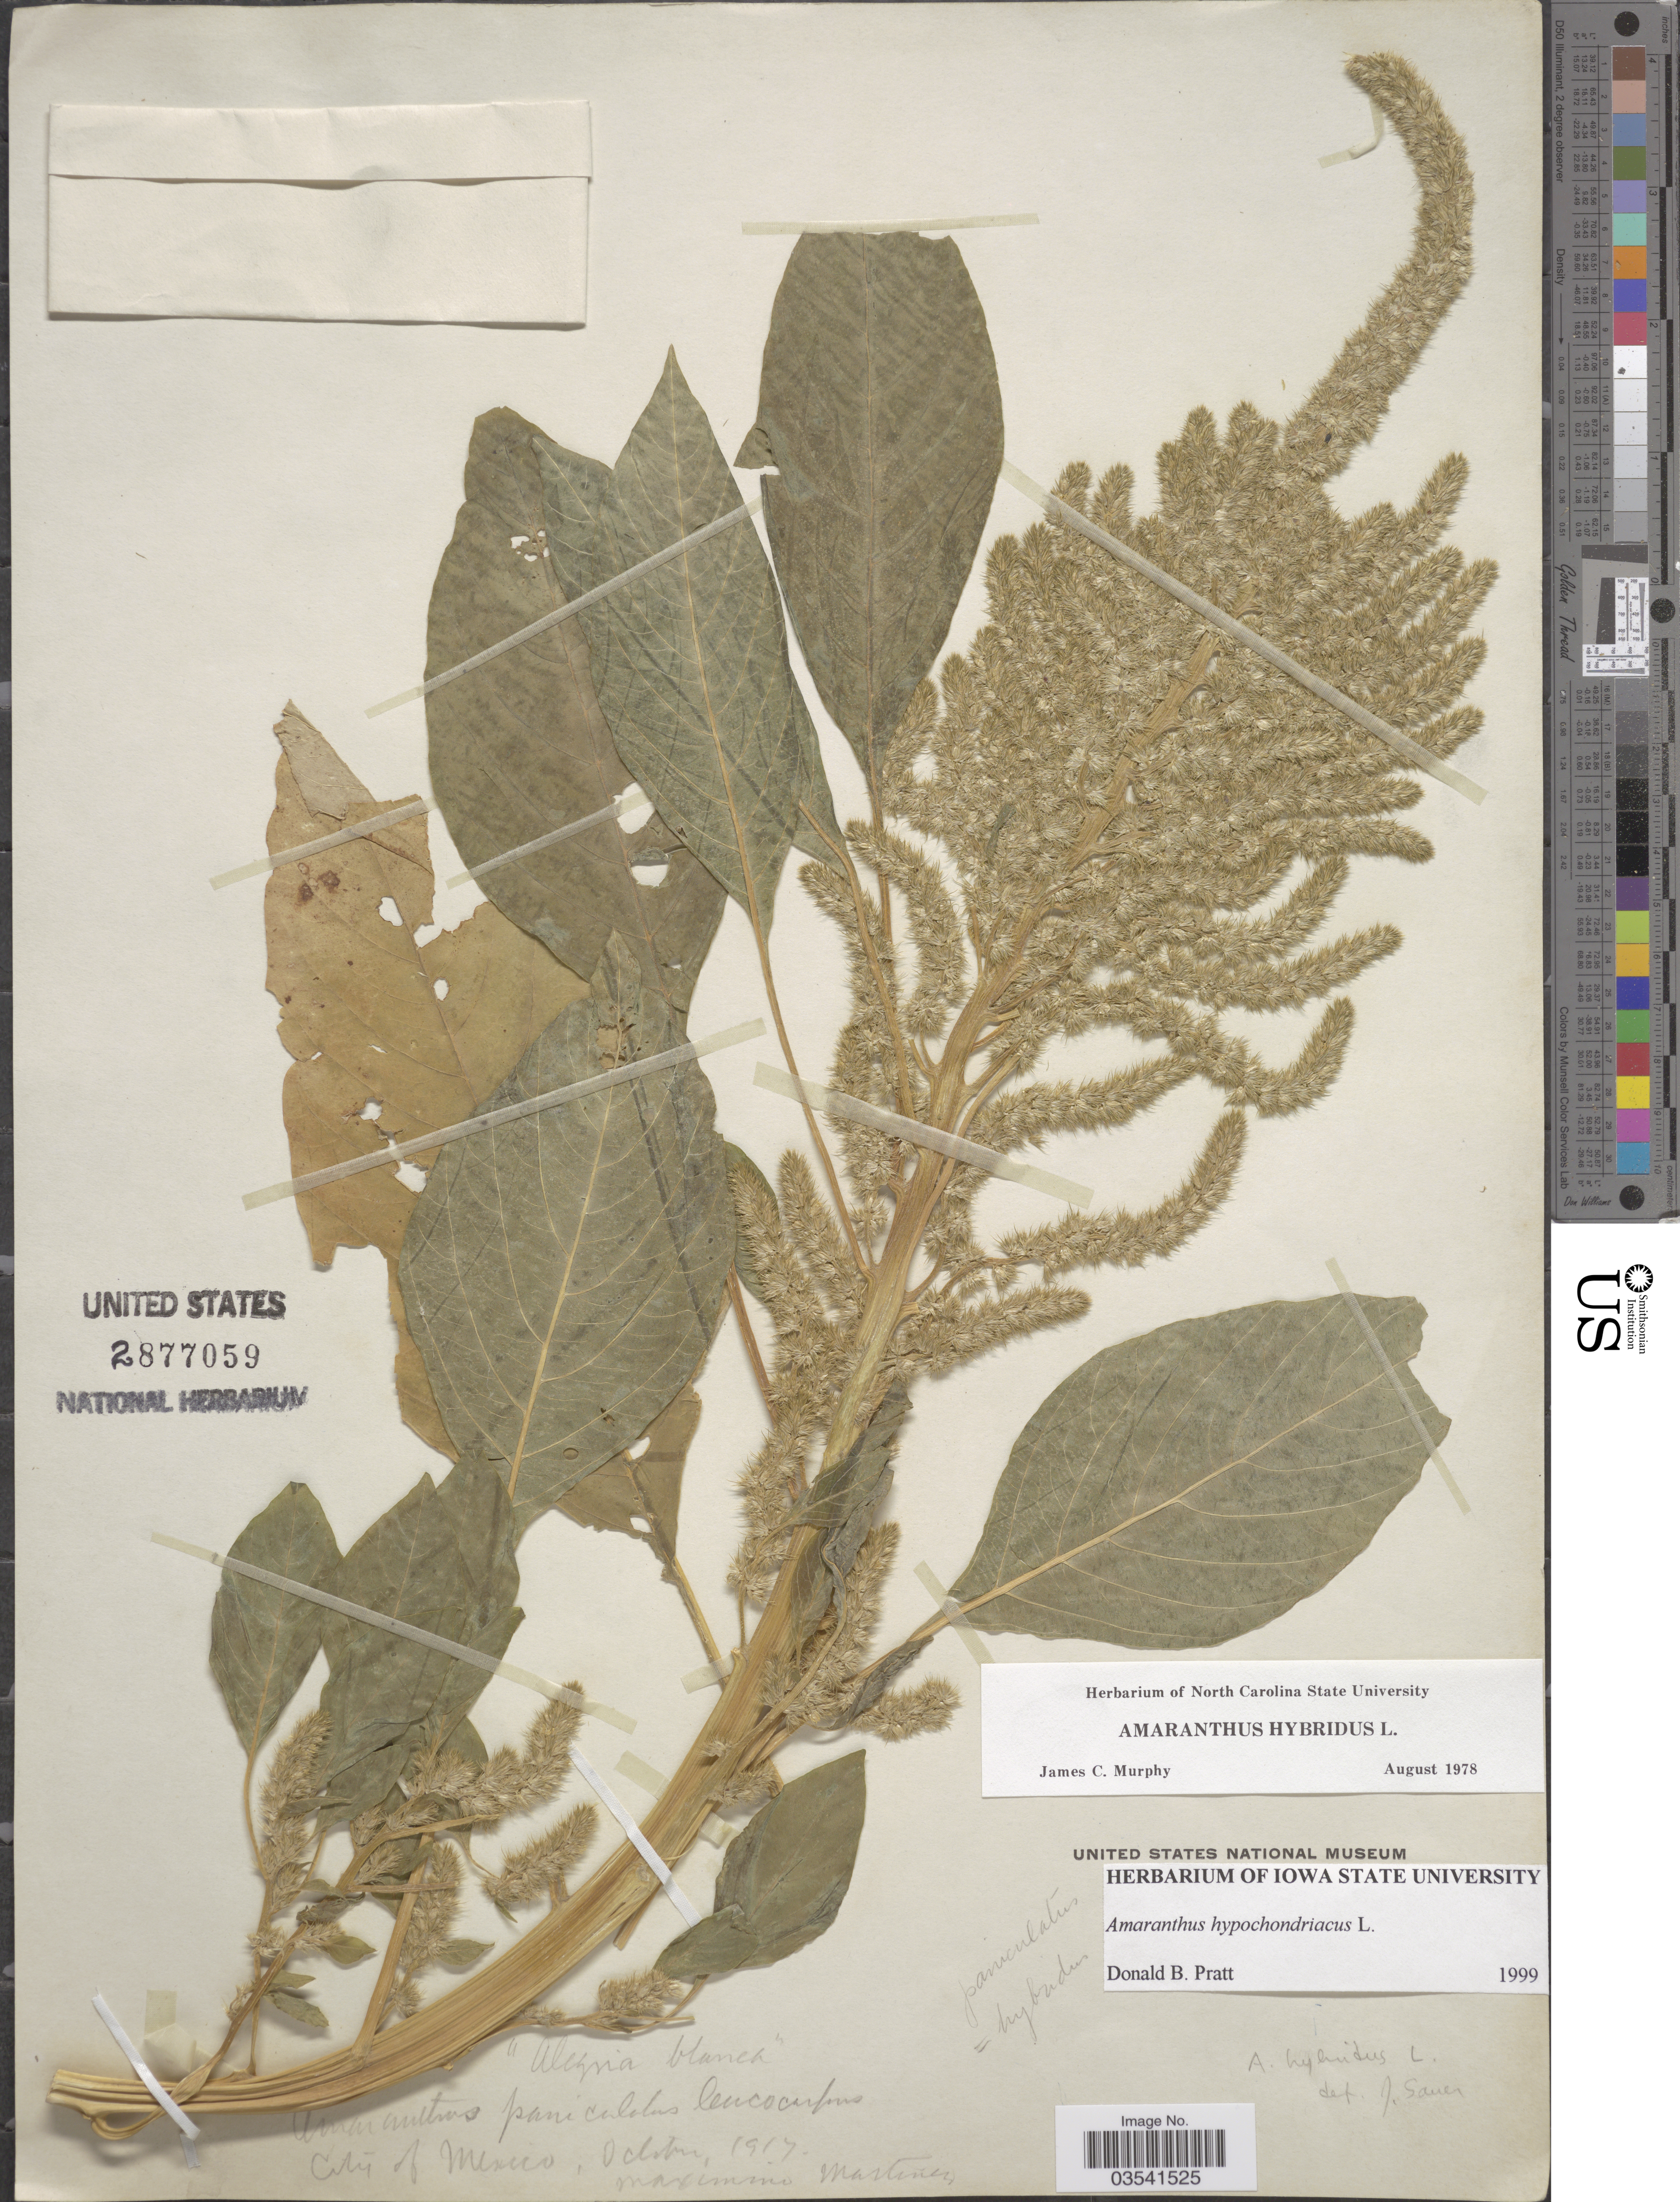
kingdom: Plantae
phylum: Tracheophyta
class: Magnoliopsida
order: Caryophyllales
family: Amaranthaceae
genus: Amaranthus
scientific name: Amaranthus hybridus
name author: L.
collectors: M. Martínez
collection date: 1917-10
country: Mexico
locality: City of Mexico.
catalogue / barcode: US 2877059